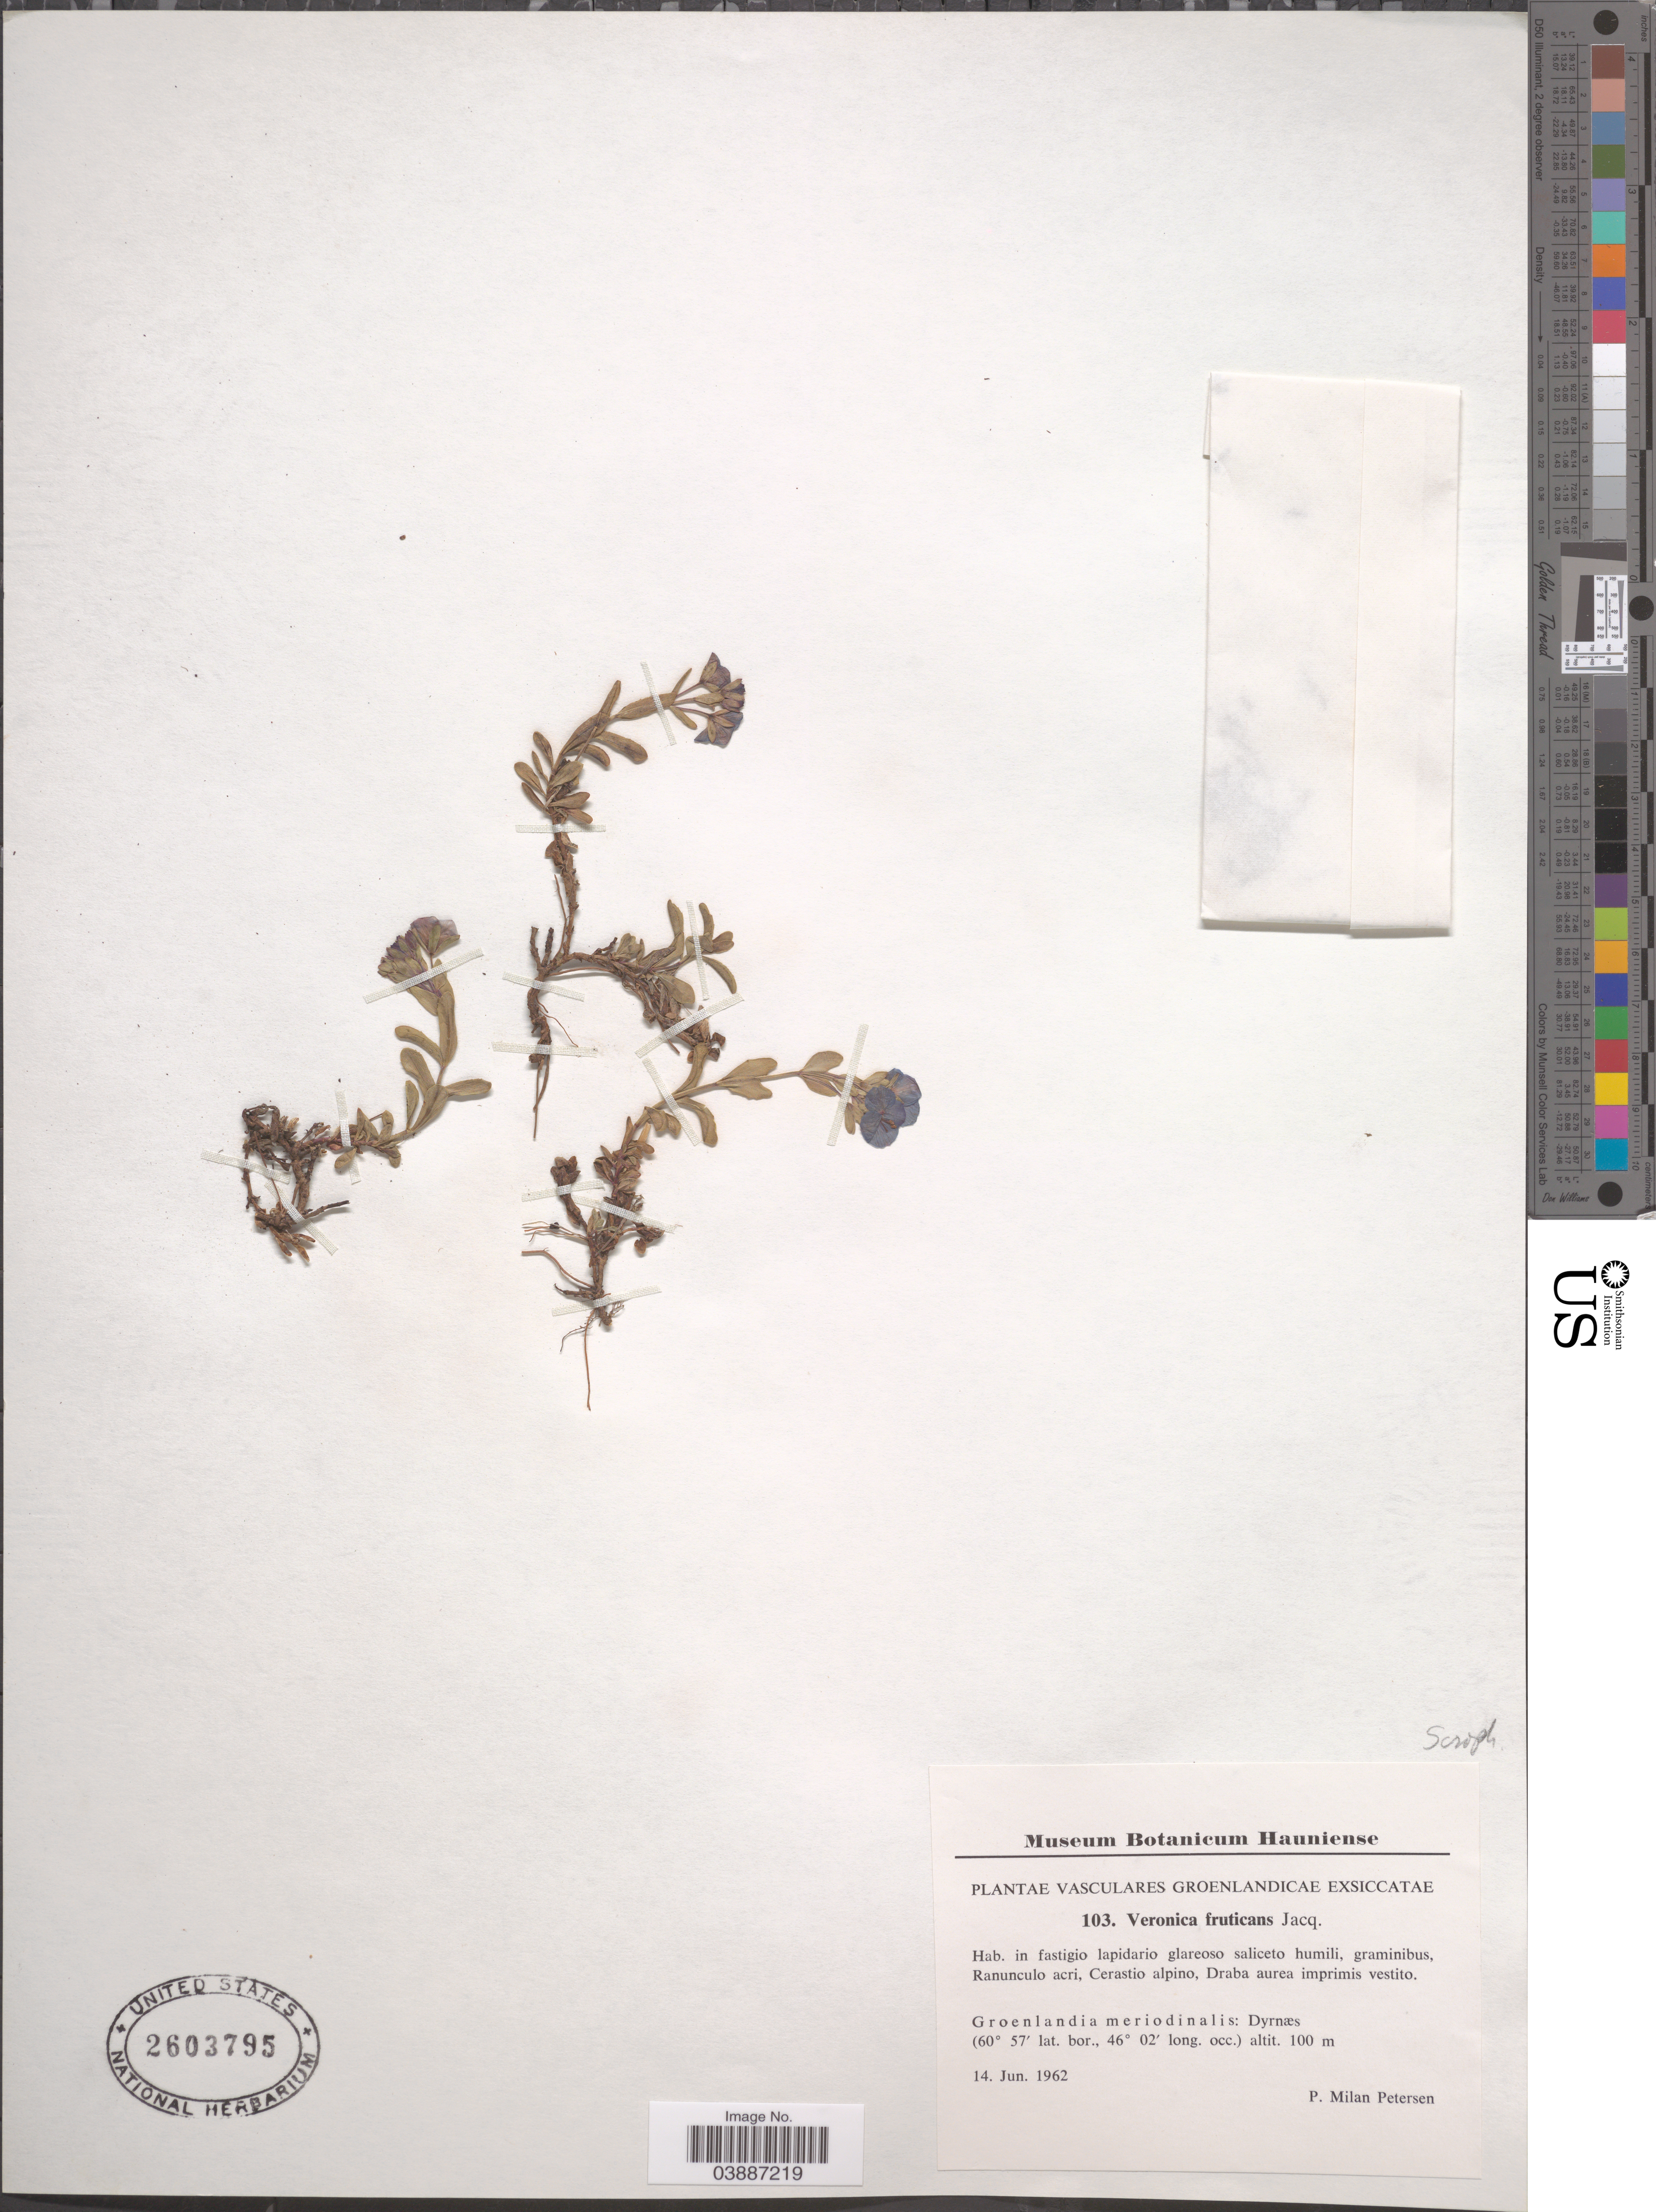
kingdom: Plantae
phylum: Tracheophyta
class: Magnoliopsida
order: Lamiales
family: Plantaginaceae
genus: Veronica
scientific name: Veronica fruticans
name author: Jacq.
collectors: P. Petersen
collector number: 103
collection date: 1962-06-14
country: Greenland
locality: Groenlandicae. Groenlandia meriodinalis: Dyrnæs.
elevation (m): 100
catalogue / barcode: US 2603795